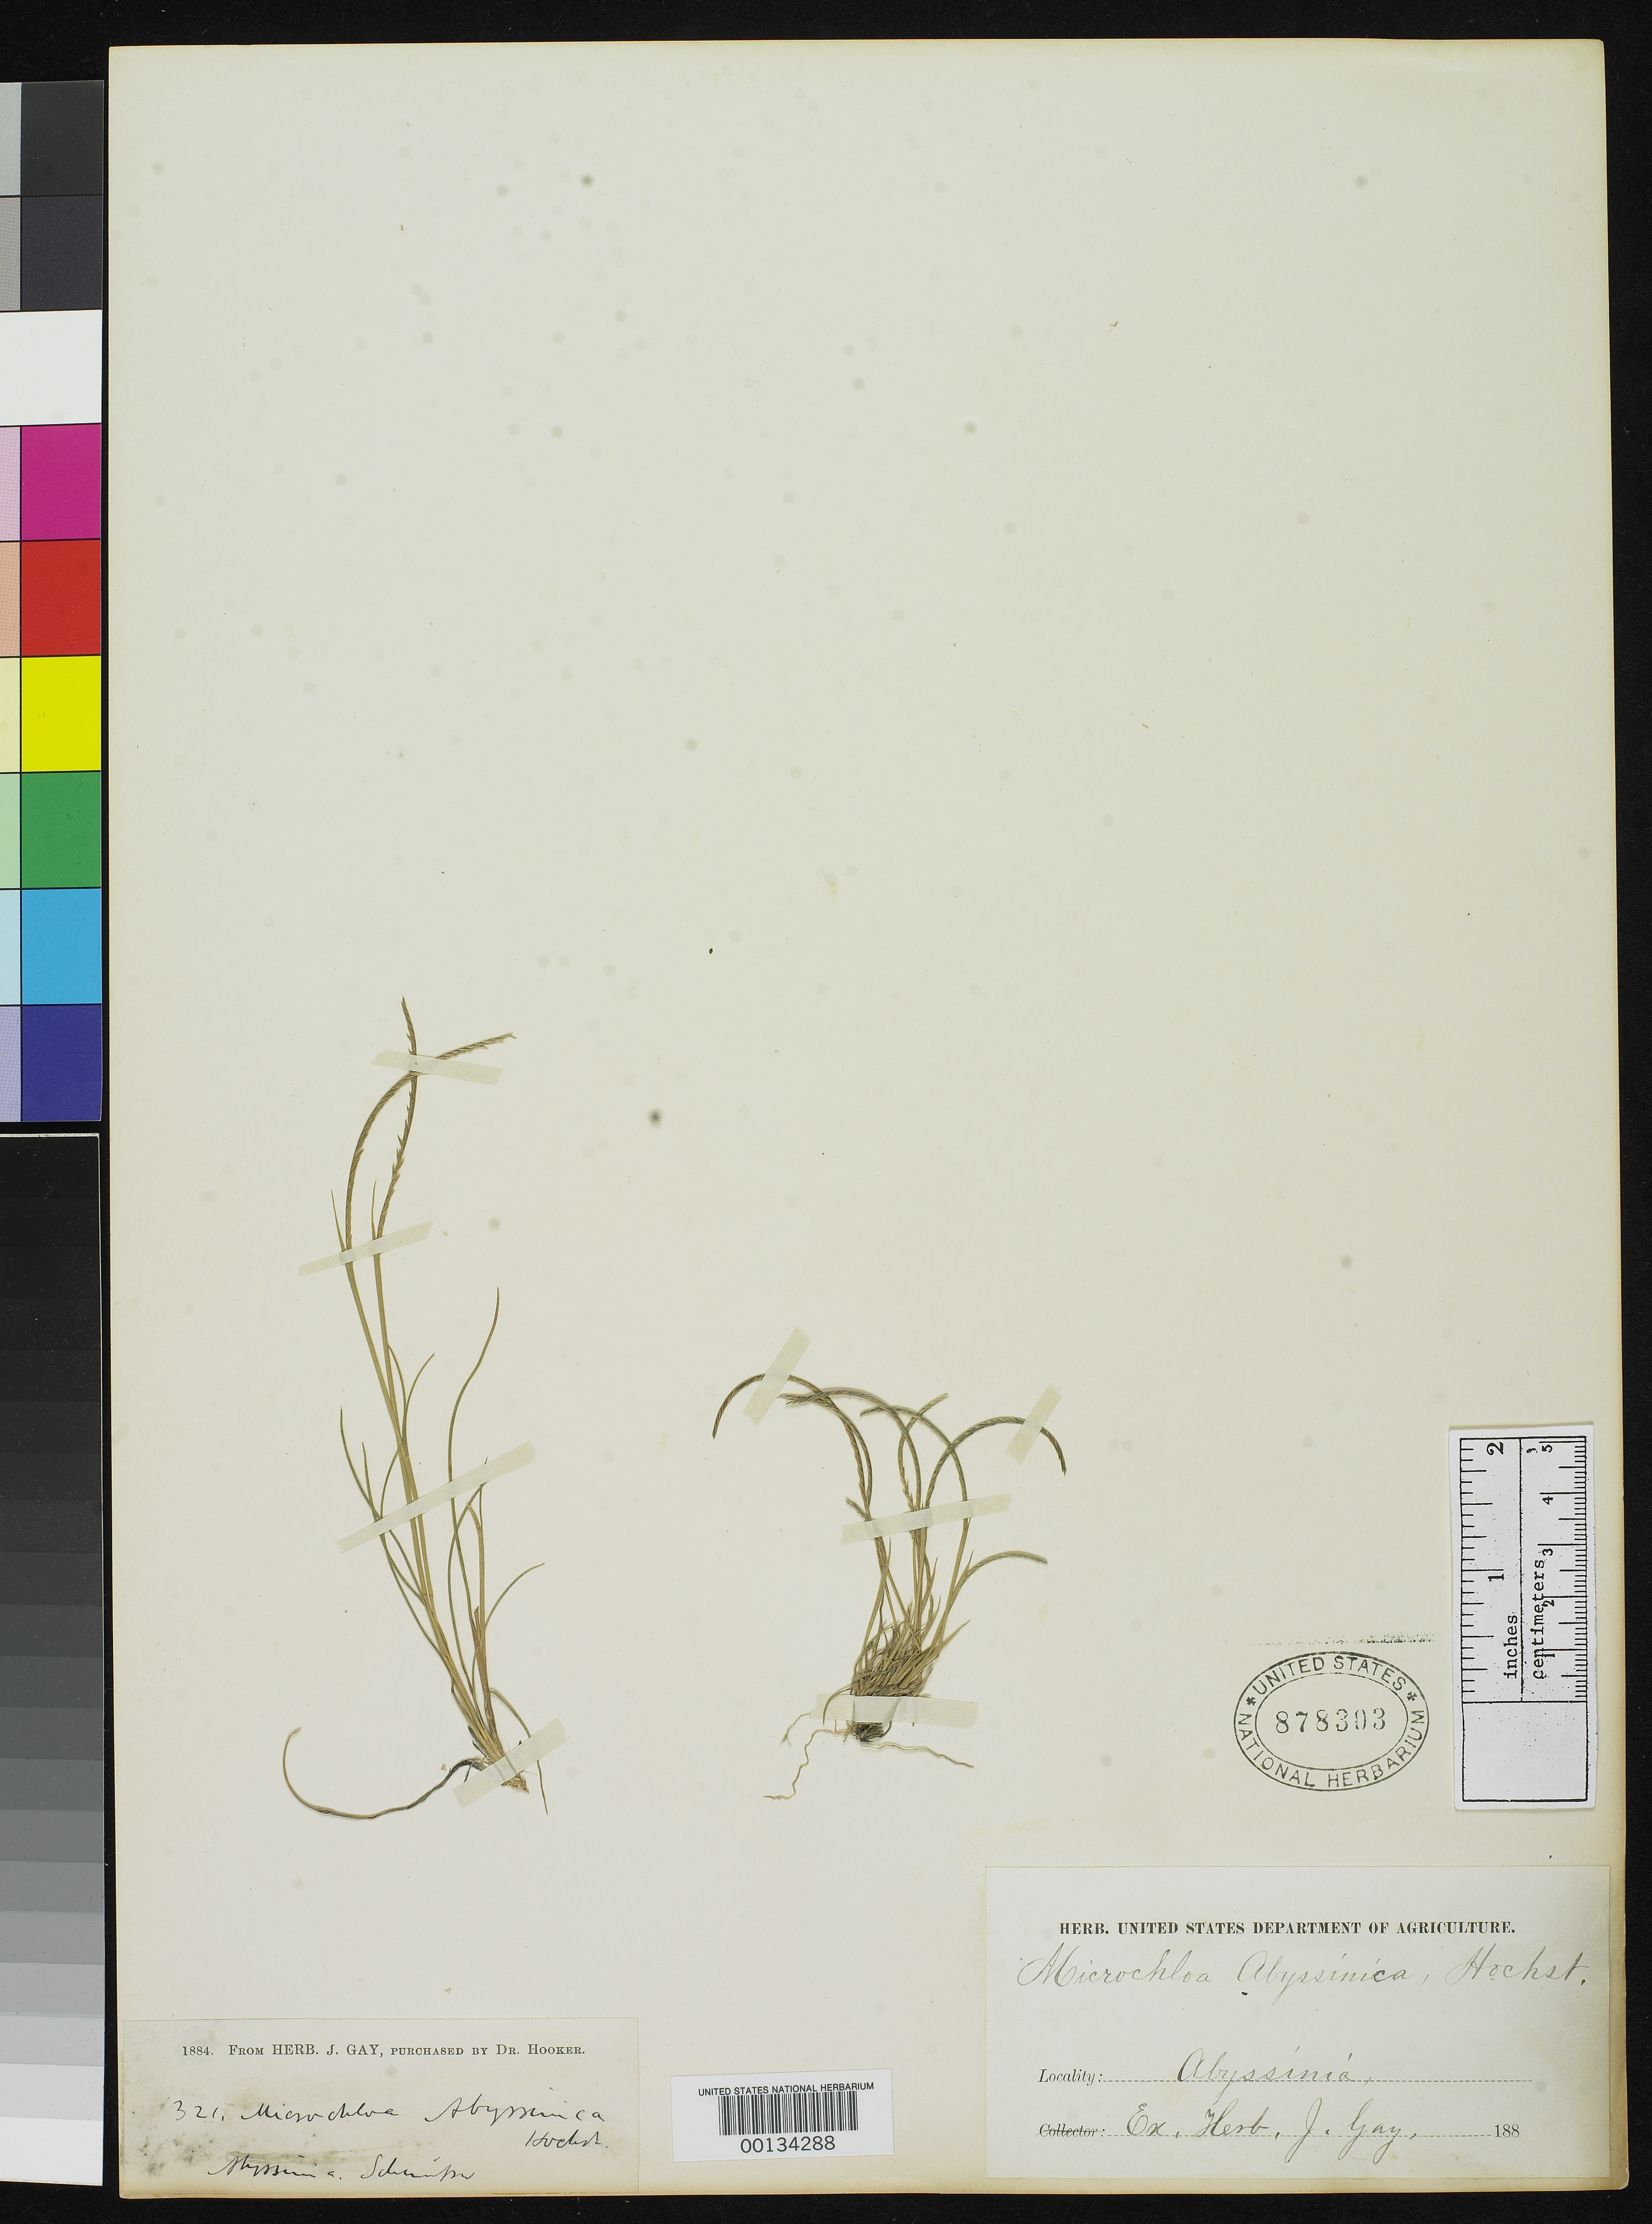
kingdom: Plantae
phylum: Tracheophyta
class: Liliopsida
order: Poales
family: Poaceae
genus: Microchloa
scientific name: Microchloa abyssinica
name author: Hochst. ex A. Rich.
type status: Isotype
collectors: G. W. Schimper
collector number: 321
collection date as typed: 188-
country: Ethiopia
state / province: Tigray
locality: Adoua.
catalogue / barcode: US 878303